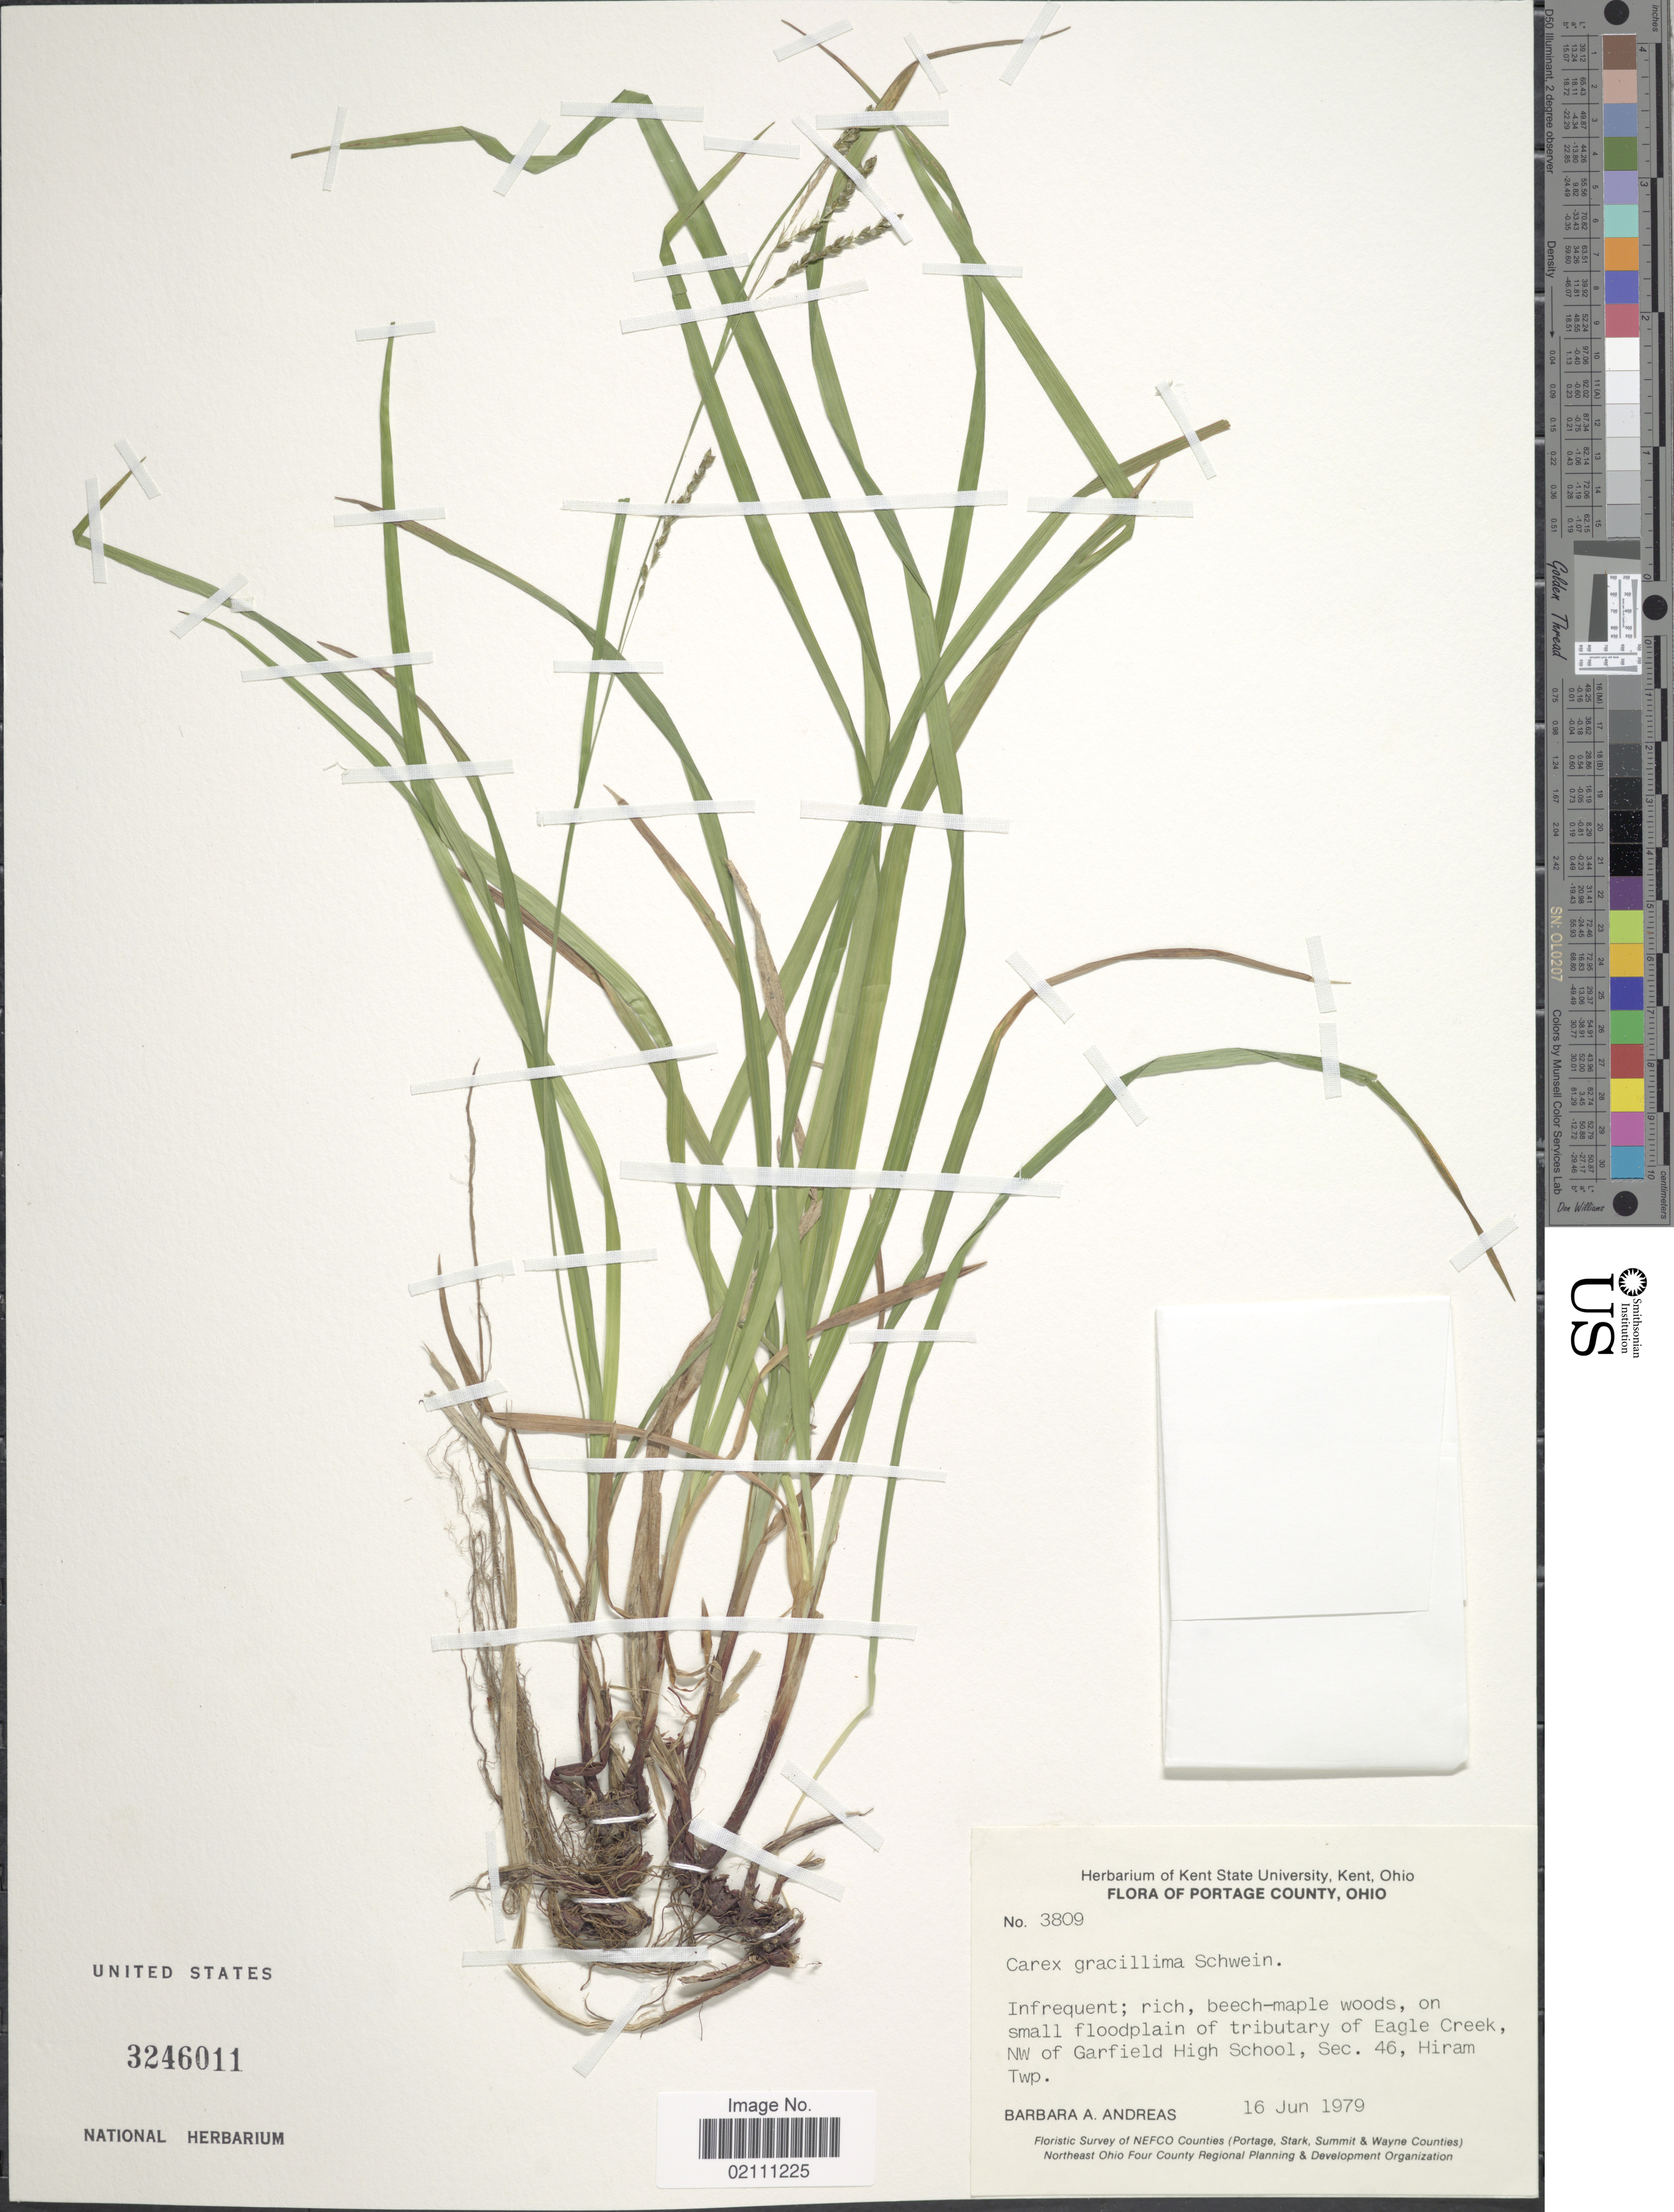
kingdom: Plantae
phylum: Tracheophyta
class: Liliopsida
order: Poales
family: Cyperaceae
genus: Carex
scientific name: Carex gracillima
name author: Schwein.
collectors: B. A. Andreas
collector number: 3809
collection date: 1979-06-16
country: United States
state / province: Ohio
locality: Portage County, Ohio, on small floodplain of tributary of Eagle Creek, NW of Garfield High School, Sec. 46, Hiram Twp.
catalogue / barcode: US 3246011